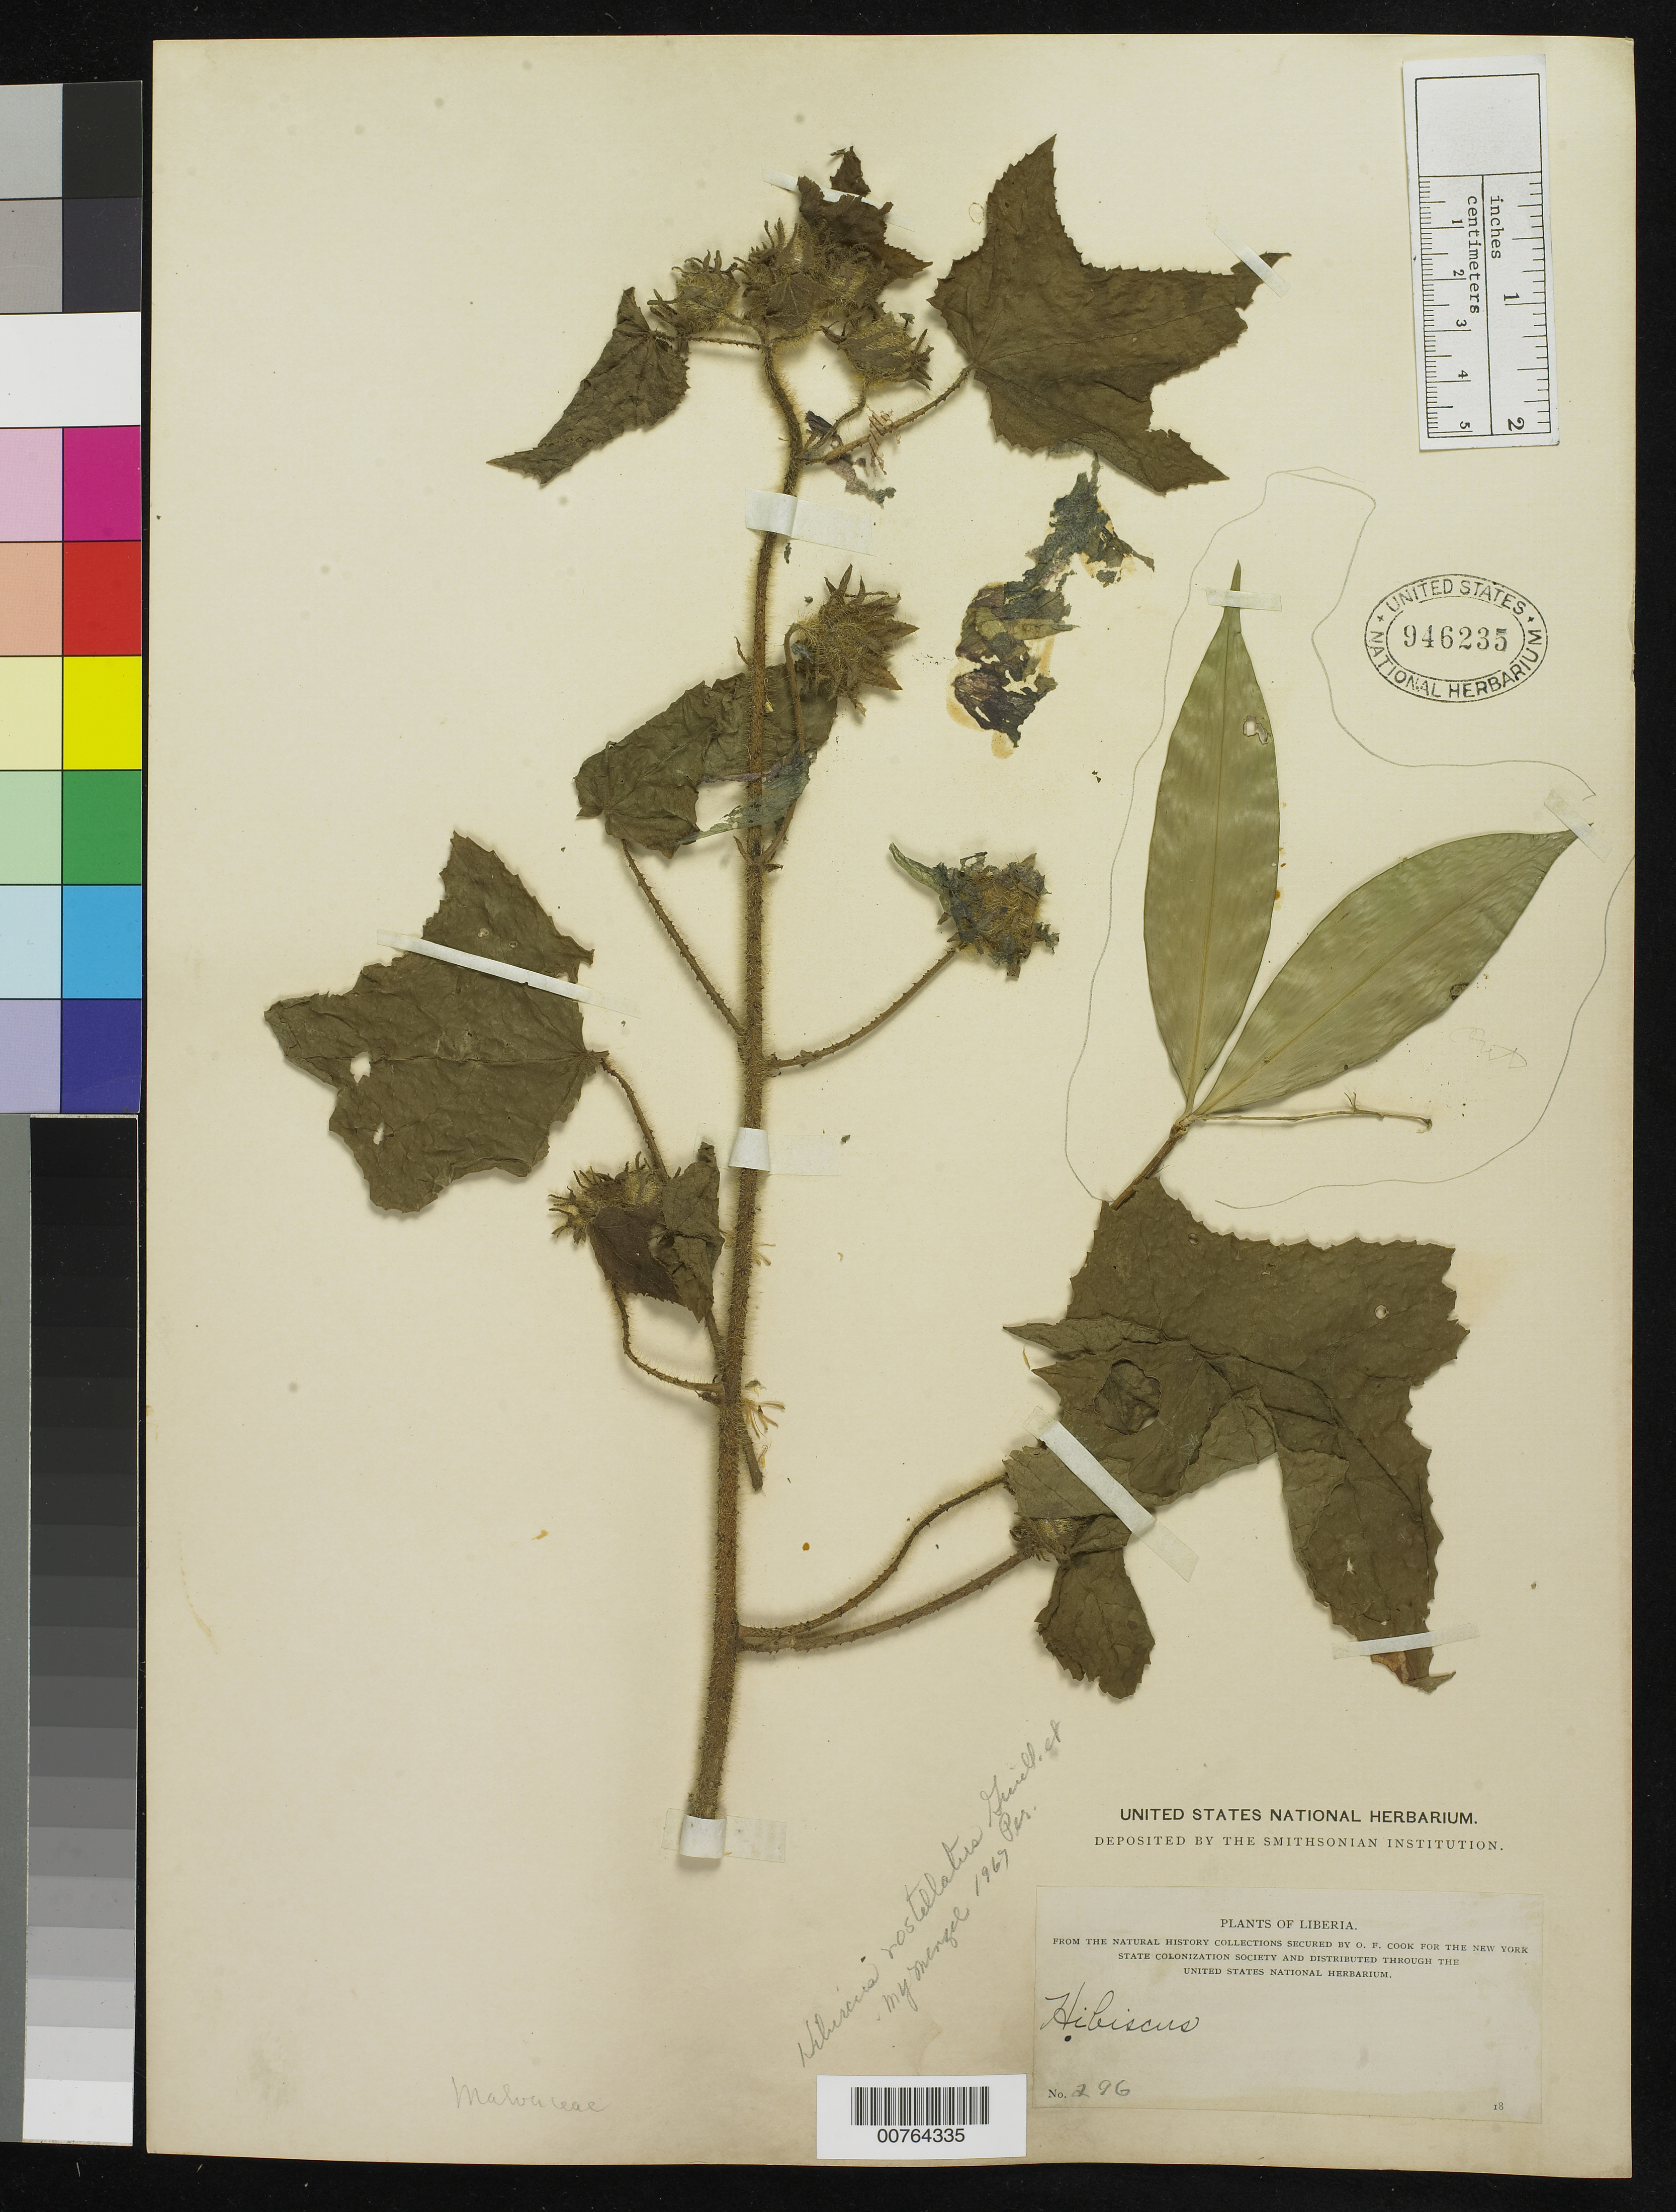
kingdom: Plantae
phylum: Tracheophyta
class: Magnoliopsida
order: Malvales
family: Malvaceae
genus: Sabdariffa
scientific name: Sabdariffa rostellata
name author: (Guill. & Perr.) Mwachala & R.L. Barrett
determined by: Dorr, Laurence J., Curator (BOT), Smithsonian Institution - National Museum of Natural History (UNITED STATES)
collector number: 296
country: Liberia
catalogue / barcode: US 946235